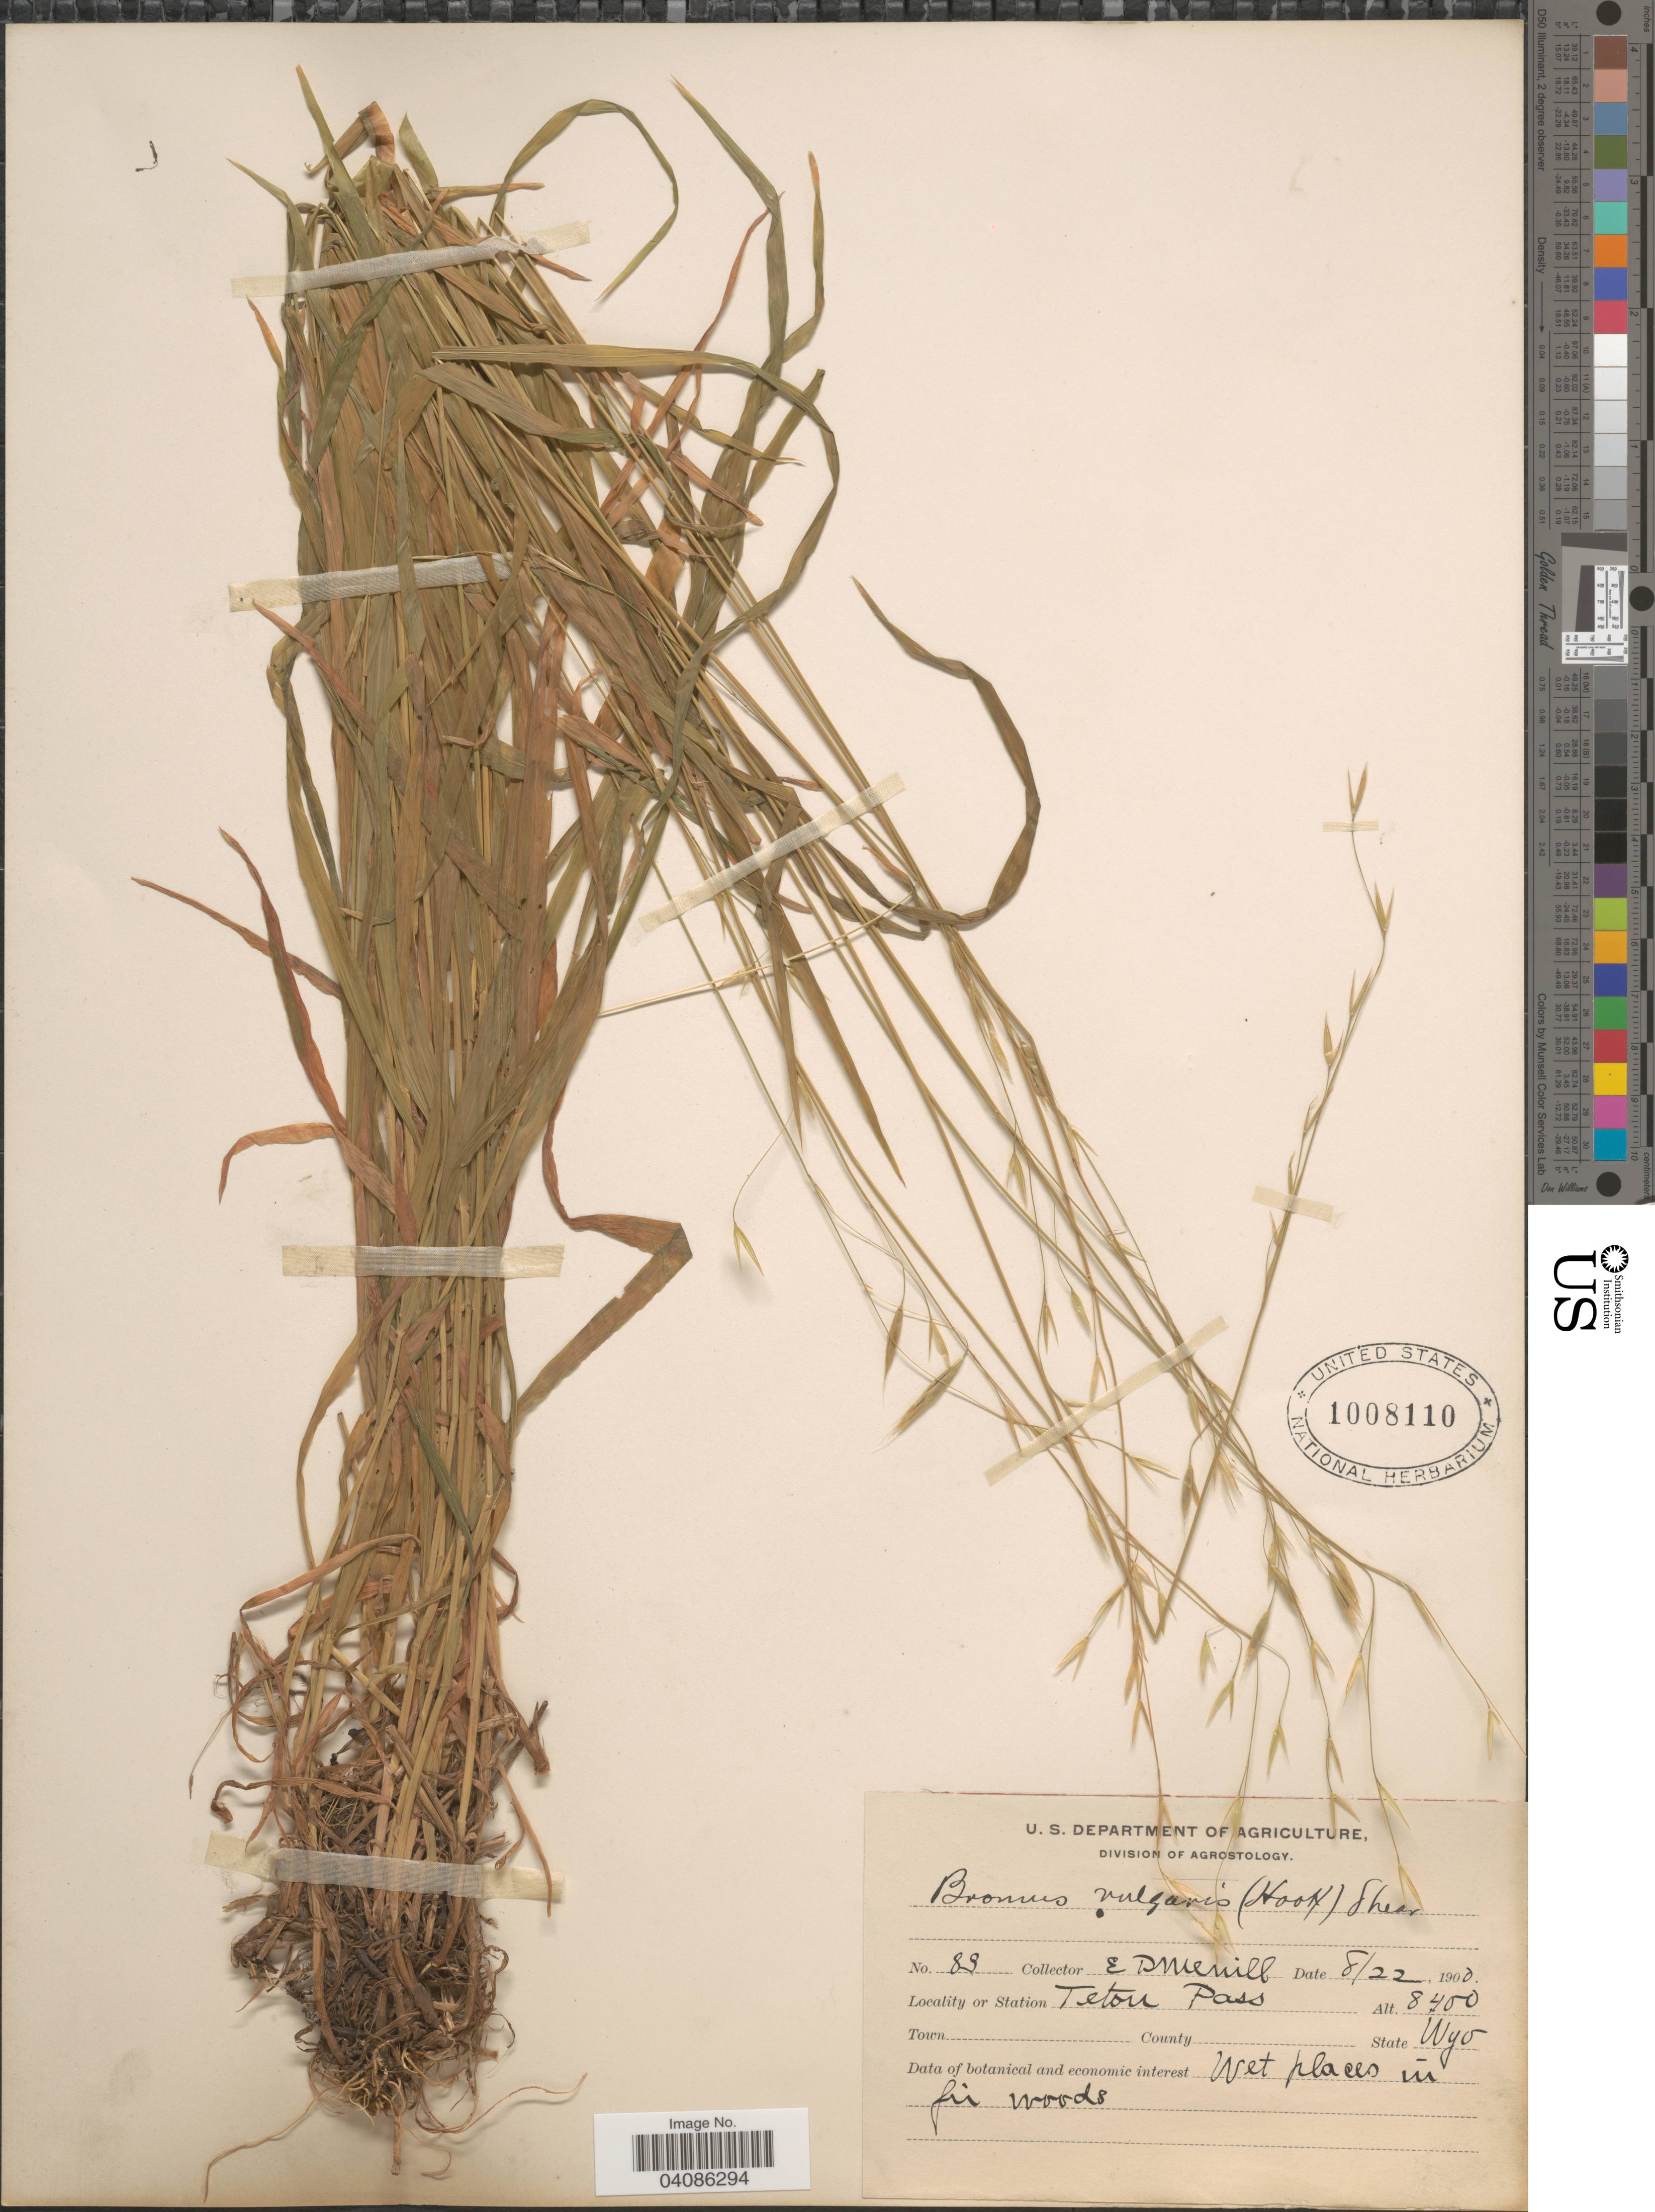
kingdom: Plantae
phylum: Tracheophyta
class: Liliopsida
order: Poales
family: Poaceae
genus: Bromus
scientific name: Bromus vulgaris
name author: (Hook.) Shear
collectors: E. D. Merrill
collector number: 83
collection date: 1900-08-22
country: United States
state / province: Wyoming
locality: Teton Pass.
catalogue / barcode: US 1008110